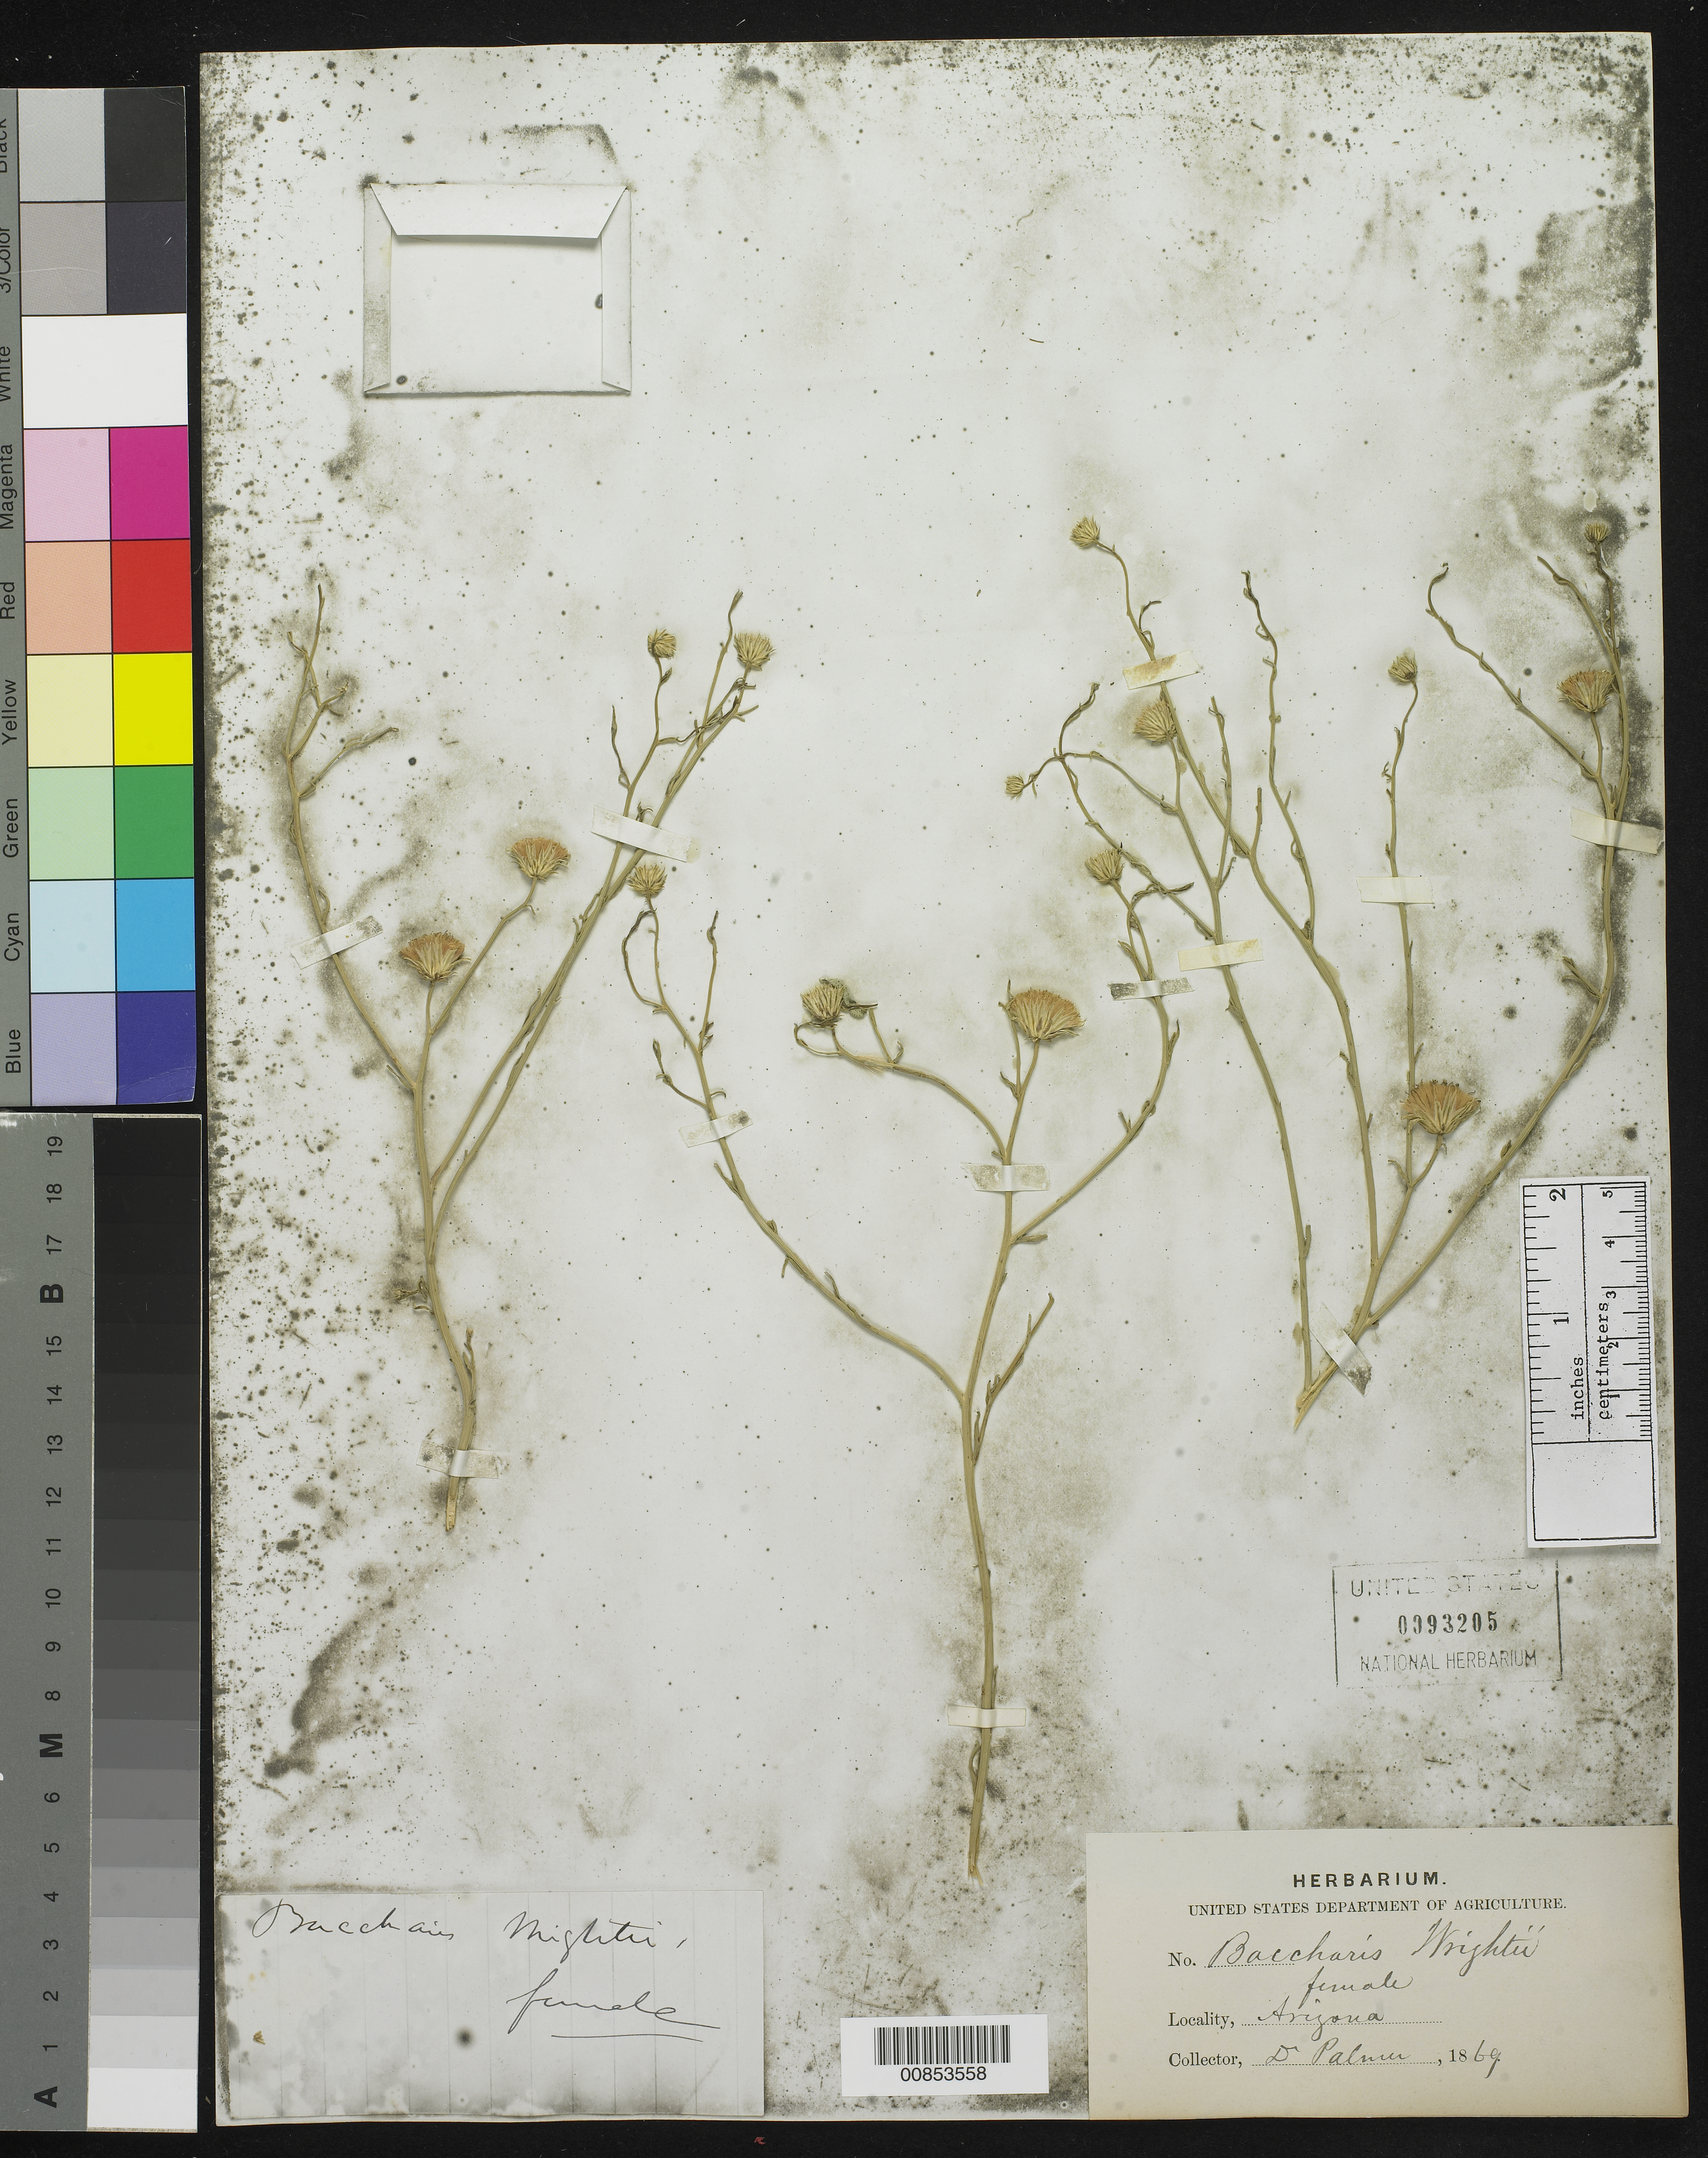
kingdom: Plantae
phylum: Tracheophyta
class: Magnoliopsida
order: Asterales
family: Asteraceae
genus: Baccharis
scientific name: Baccharis wrightii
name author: A. Gray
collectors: E. Palmer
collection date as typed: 1869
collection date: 1869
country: United States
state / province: Arizona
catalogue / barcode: US 93205